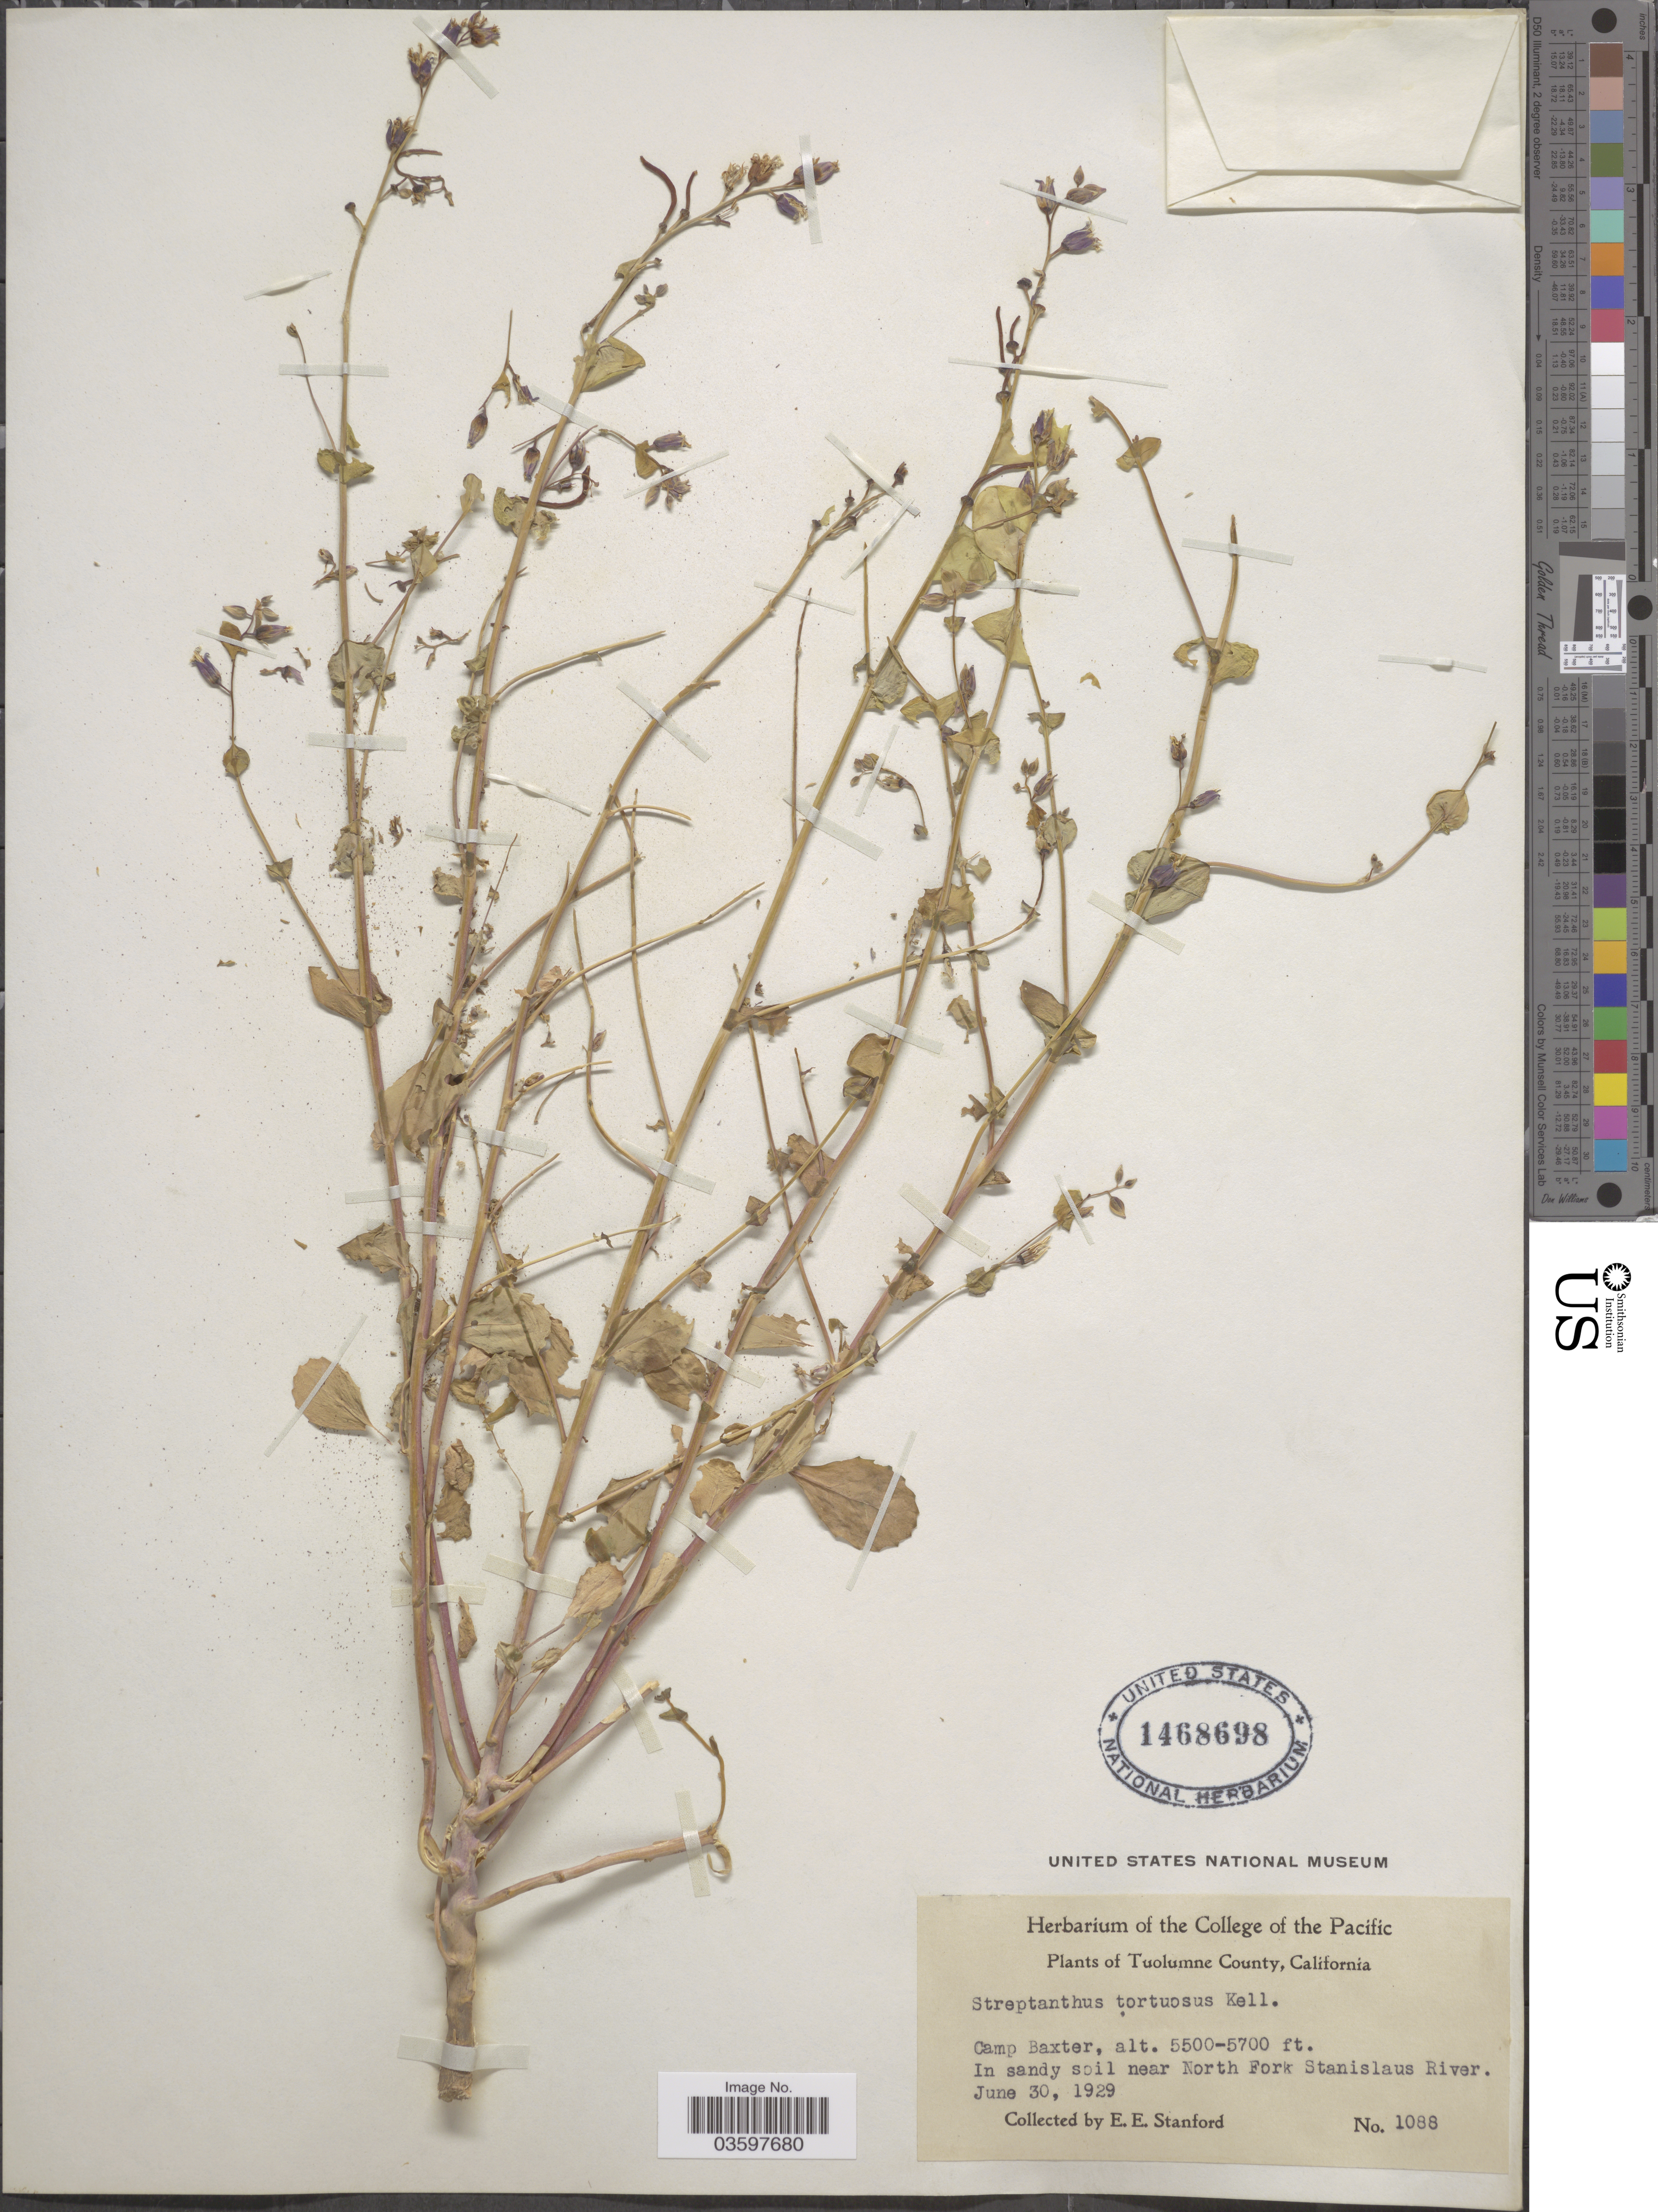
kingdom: Plantae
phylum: Tracheophyta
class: Magnoliopsida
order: Brassicales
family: Brassicaceae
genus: Streptanthus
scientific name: Streptanthus tortuosus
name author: Kellogg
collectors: E. Stanford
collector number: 1088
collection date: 1929-06-30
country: United States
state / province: California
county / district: Tuolumne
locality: Tuolumne County. Camp Baxter. In sandy soil near North Fork Stanislaus River.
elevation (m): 1676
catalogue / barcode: US 1468698